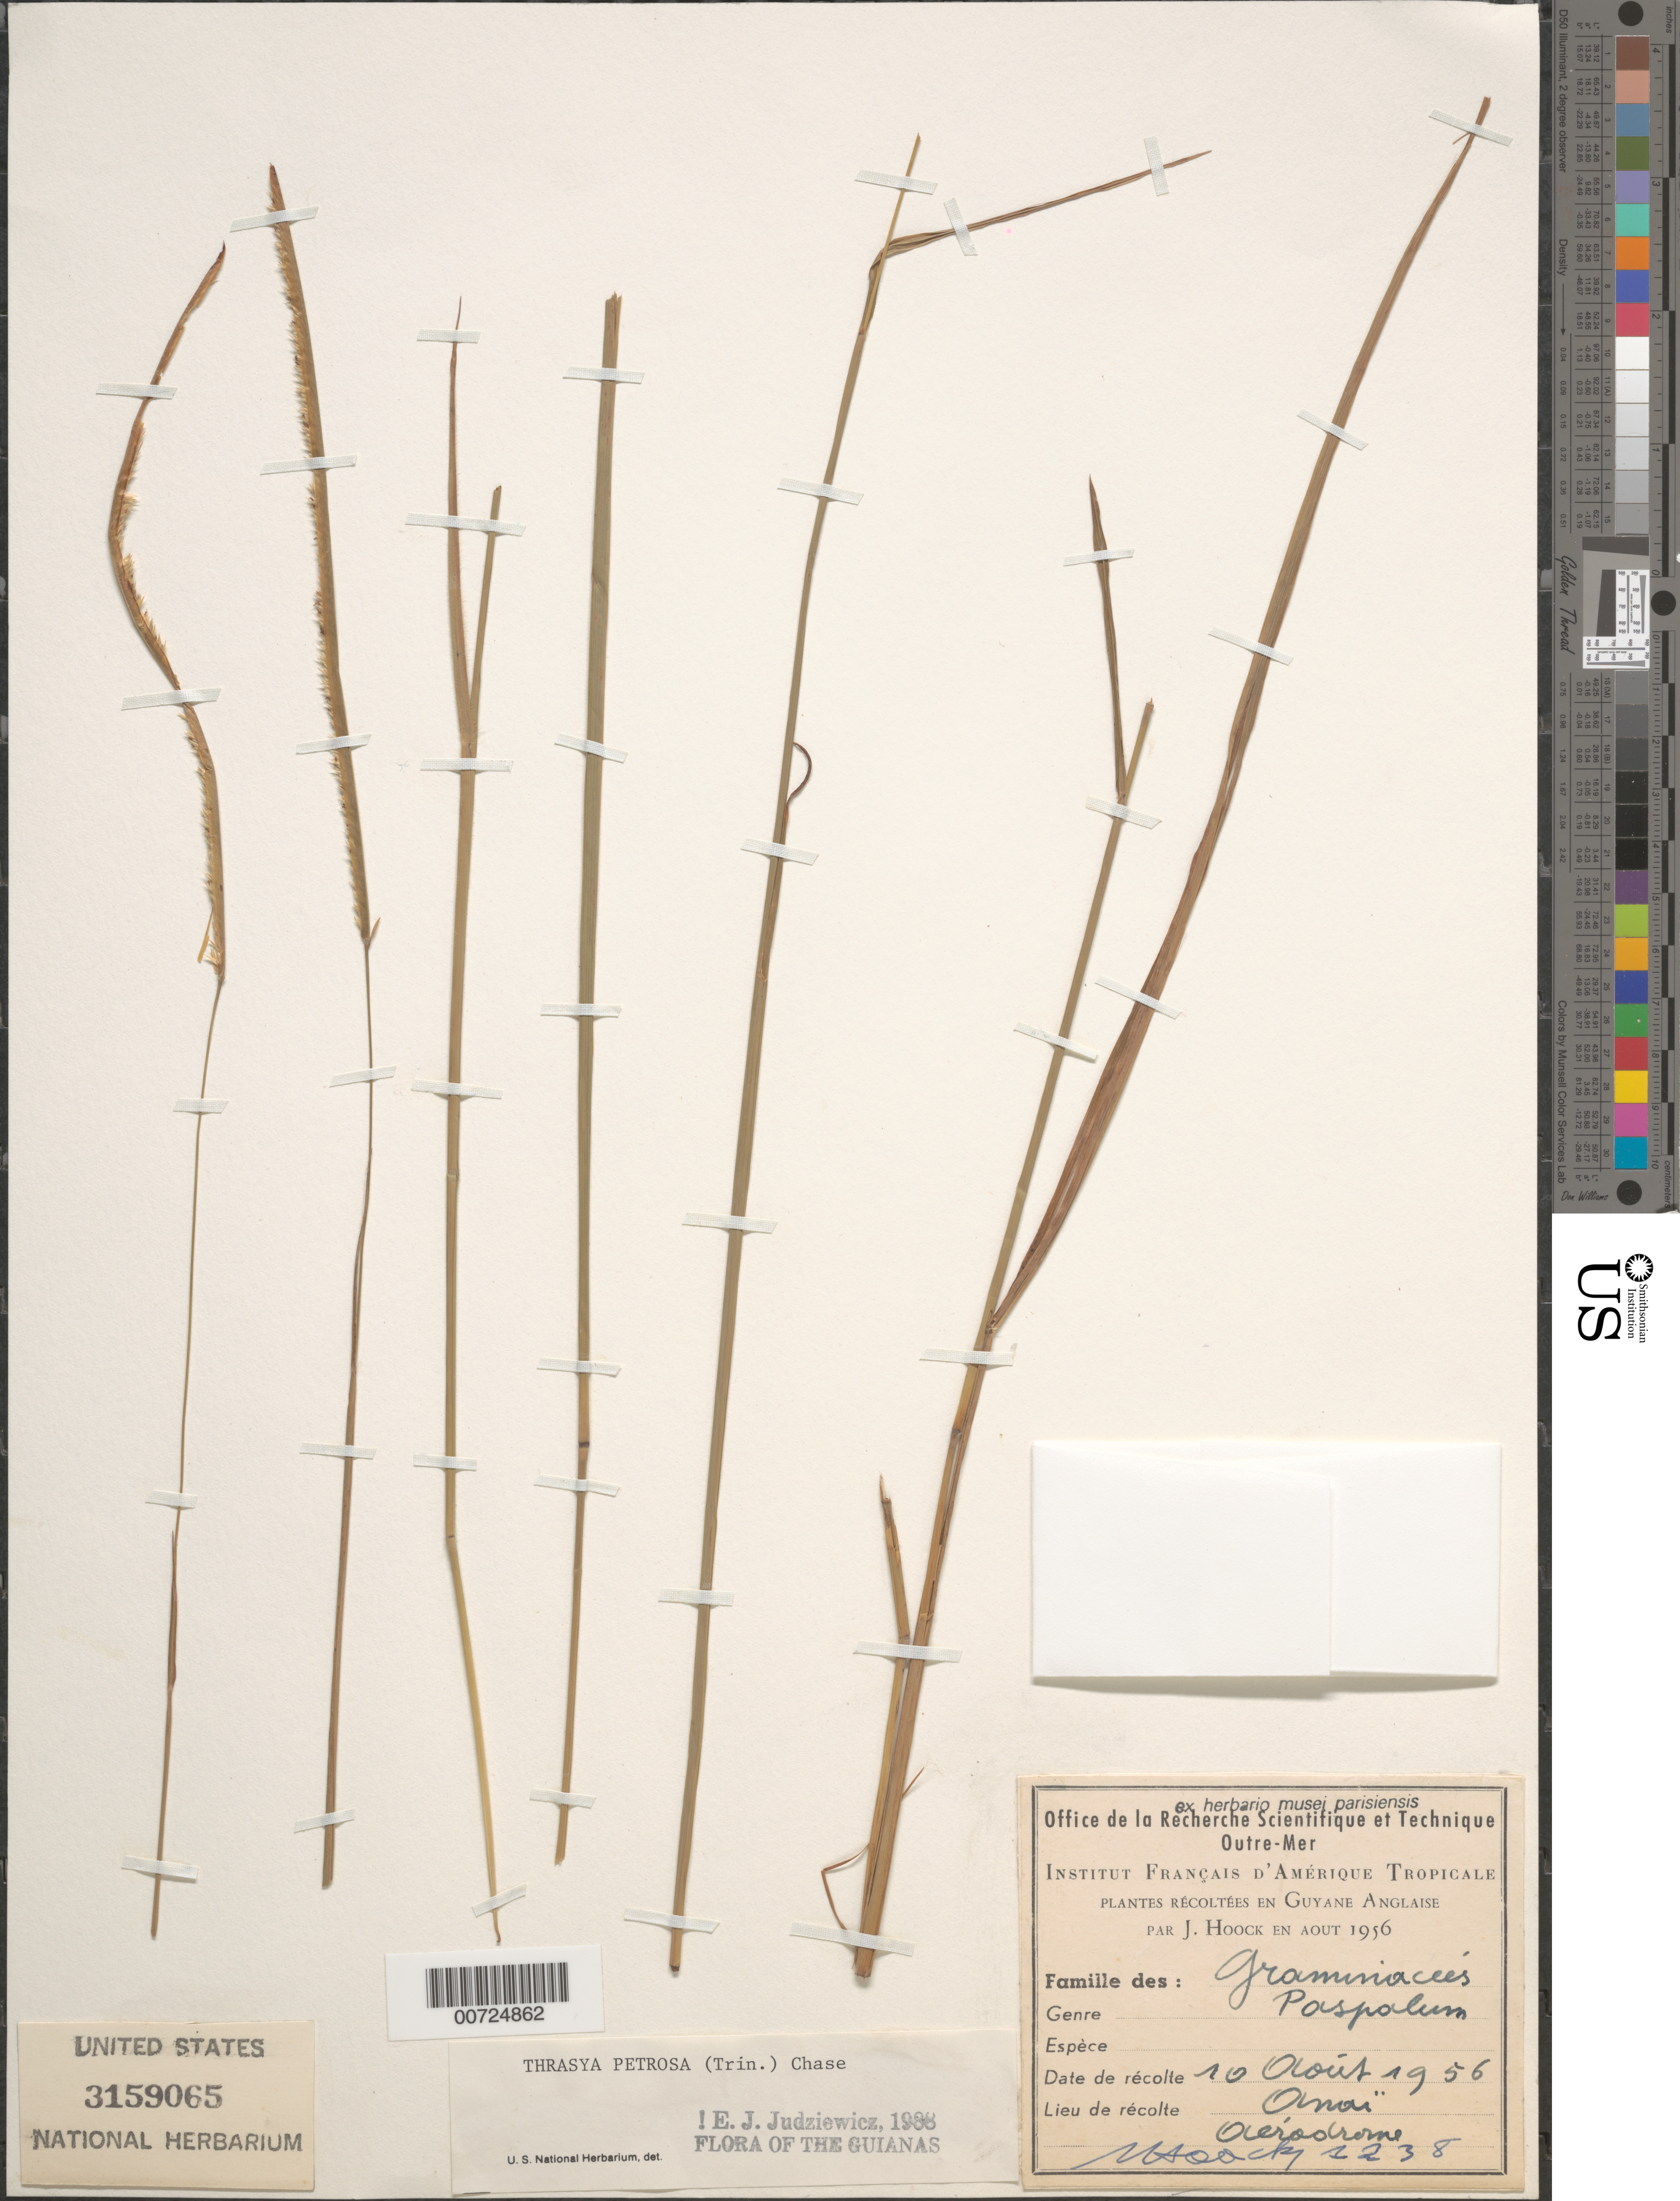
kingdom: Plantae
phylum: Tracheophyta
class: Liliopsida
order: Poales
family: Poaceae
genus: Paspalum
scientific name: Paspalum foliiforme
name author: S. Denham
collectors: J. Hoock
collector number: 1238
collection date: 1956-08-10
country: French Guiana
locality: Guianas. Guyane Anglaise. Anaï. Aérodrome.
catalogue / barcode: US 3159065